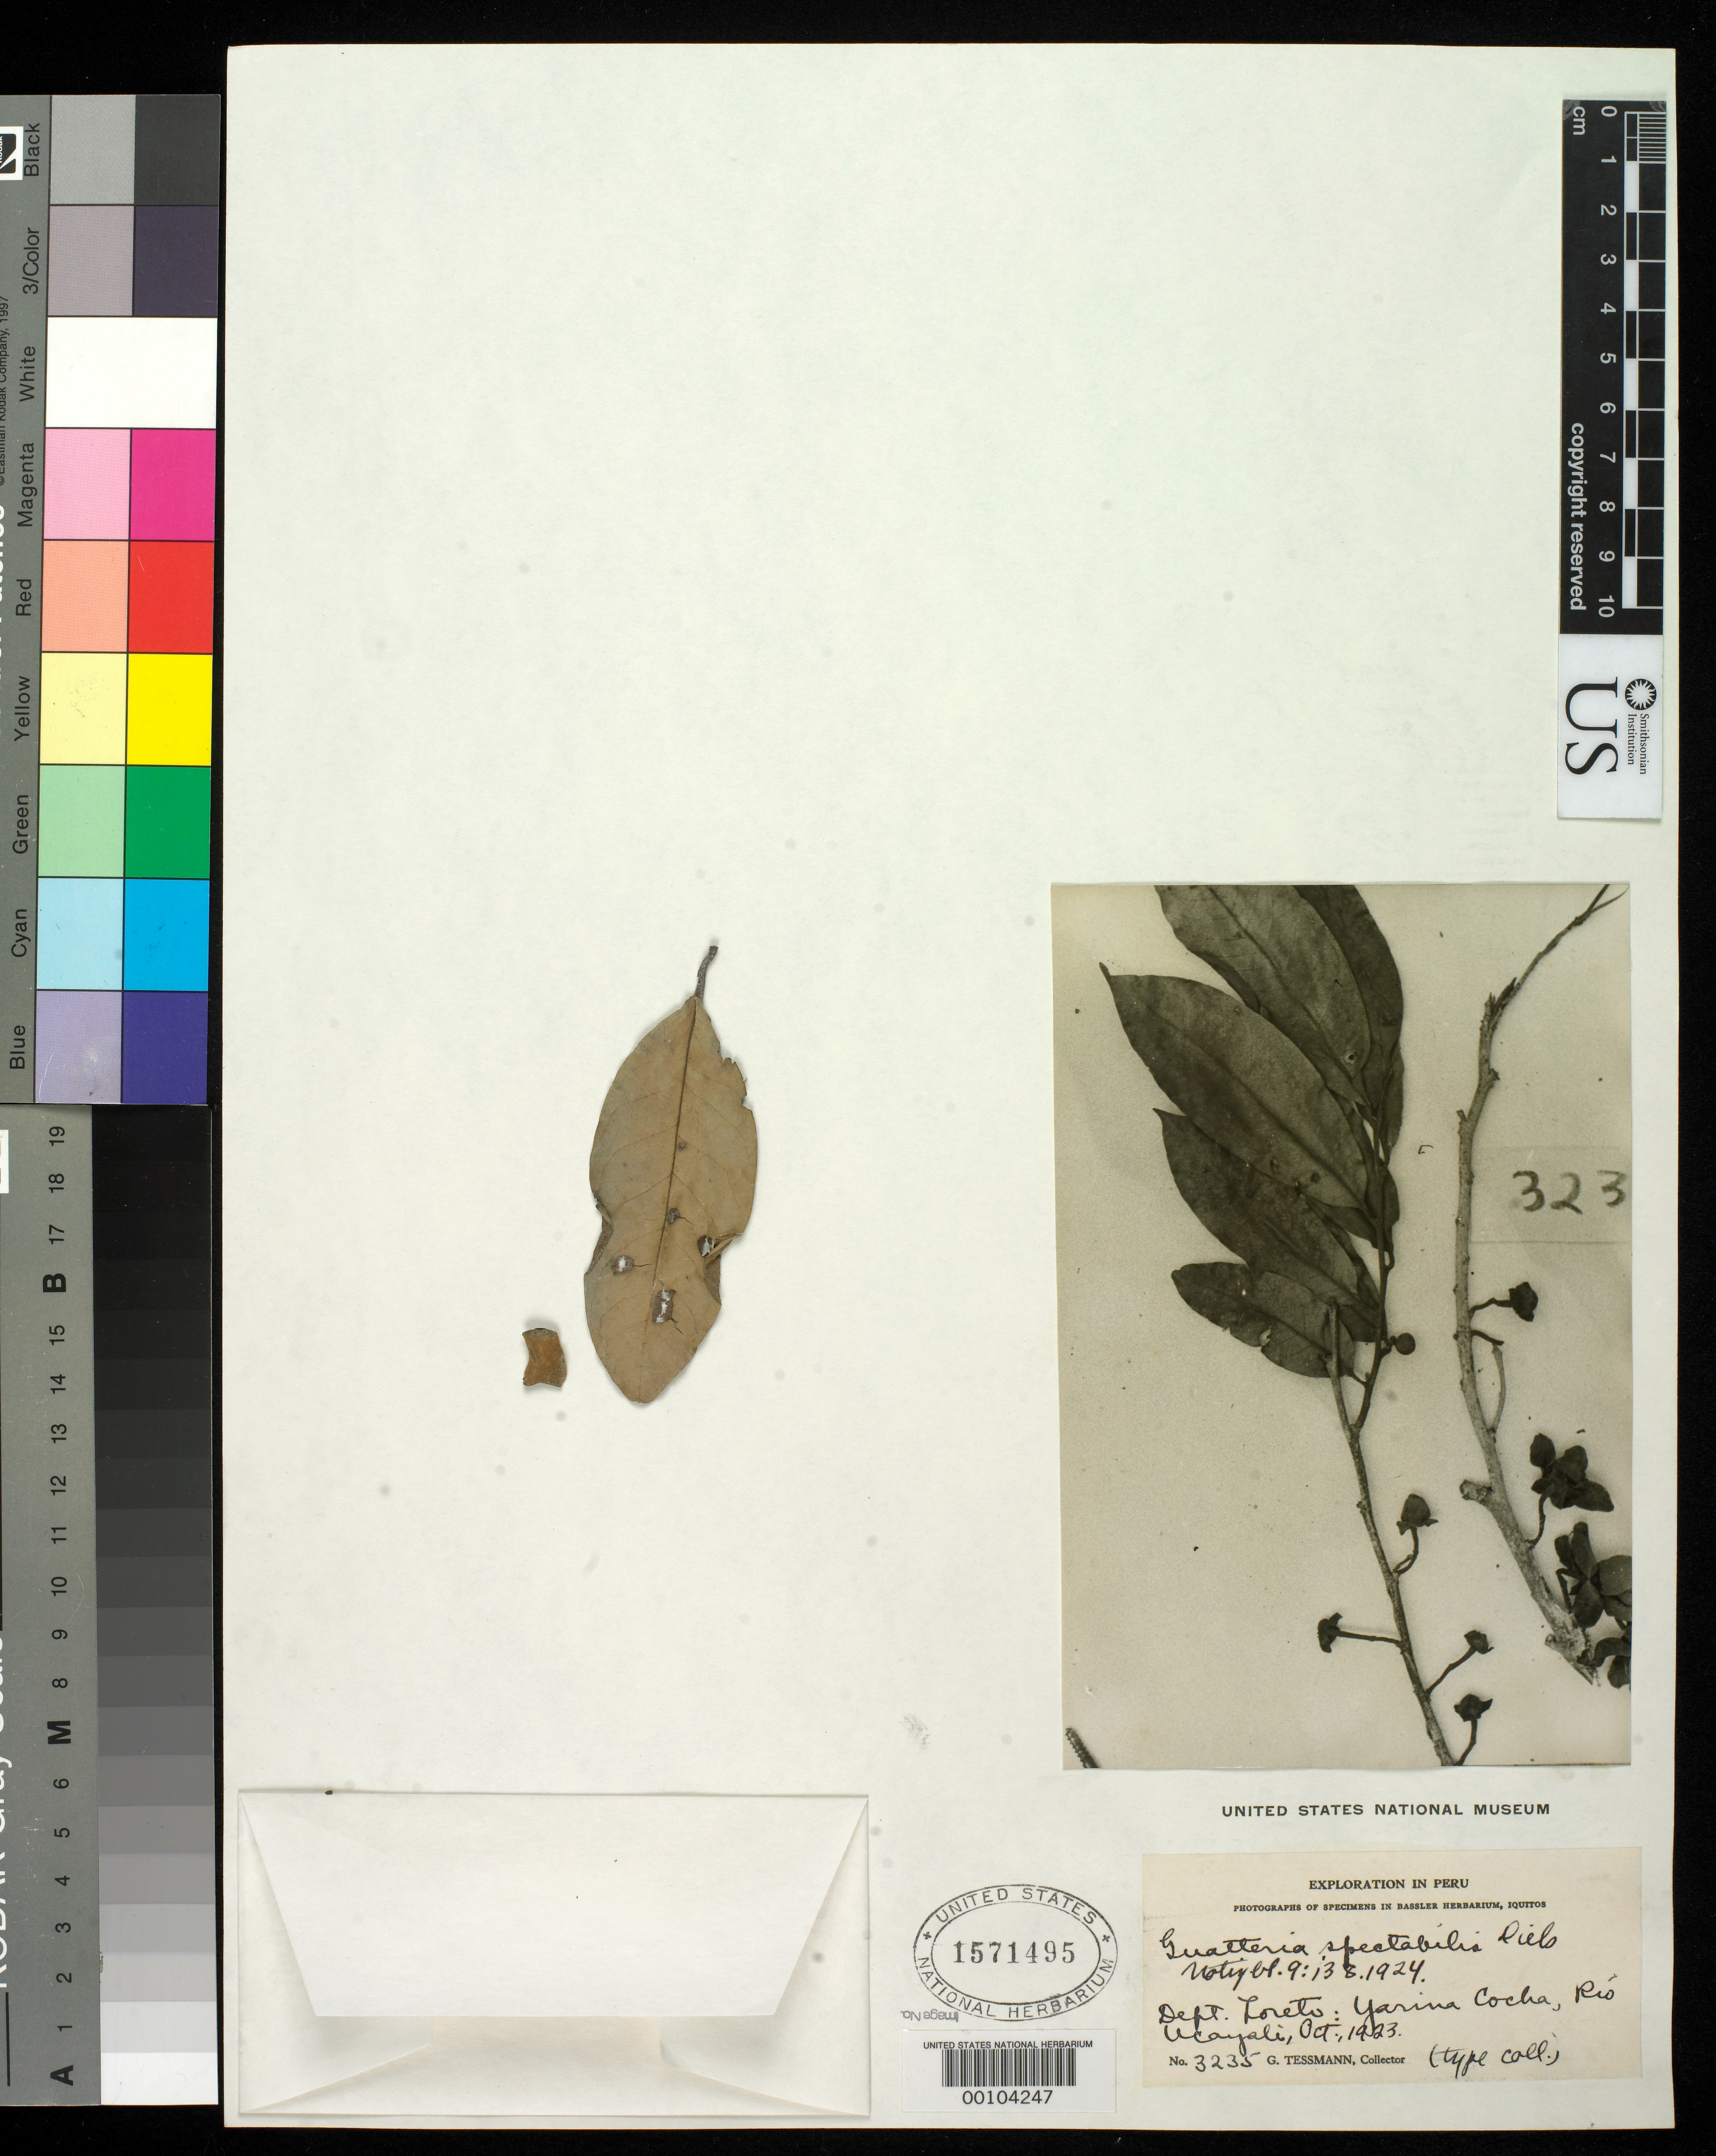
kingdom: Plantae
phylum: Tracheophyta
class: Magnoliopsida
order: Magnoliales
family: Annonaceae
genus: Guatteria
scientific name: Guatteria spectabilis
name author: Diels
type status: Isotype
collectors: G. Tessmann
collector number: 3235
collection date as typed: Oct 1923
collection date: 1923-10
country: Peru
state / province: Loreto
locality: Yarina Cocha, Rio Ucayali.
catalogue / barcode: US 1571495